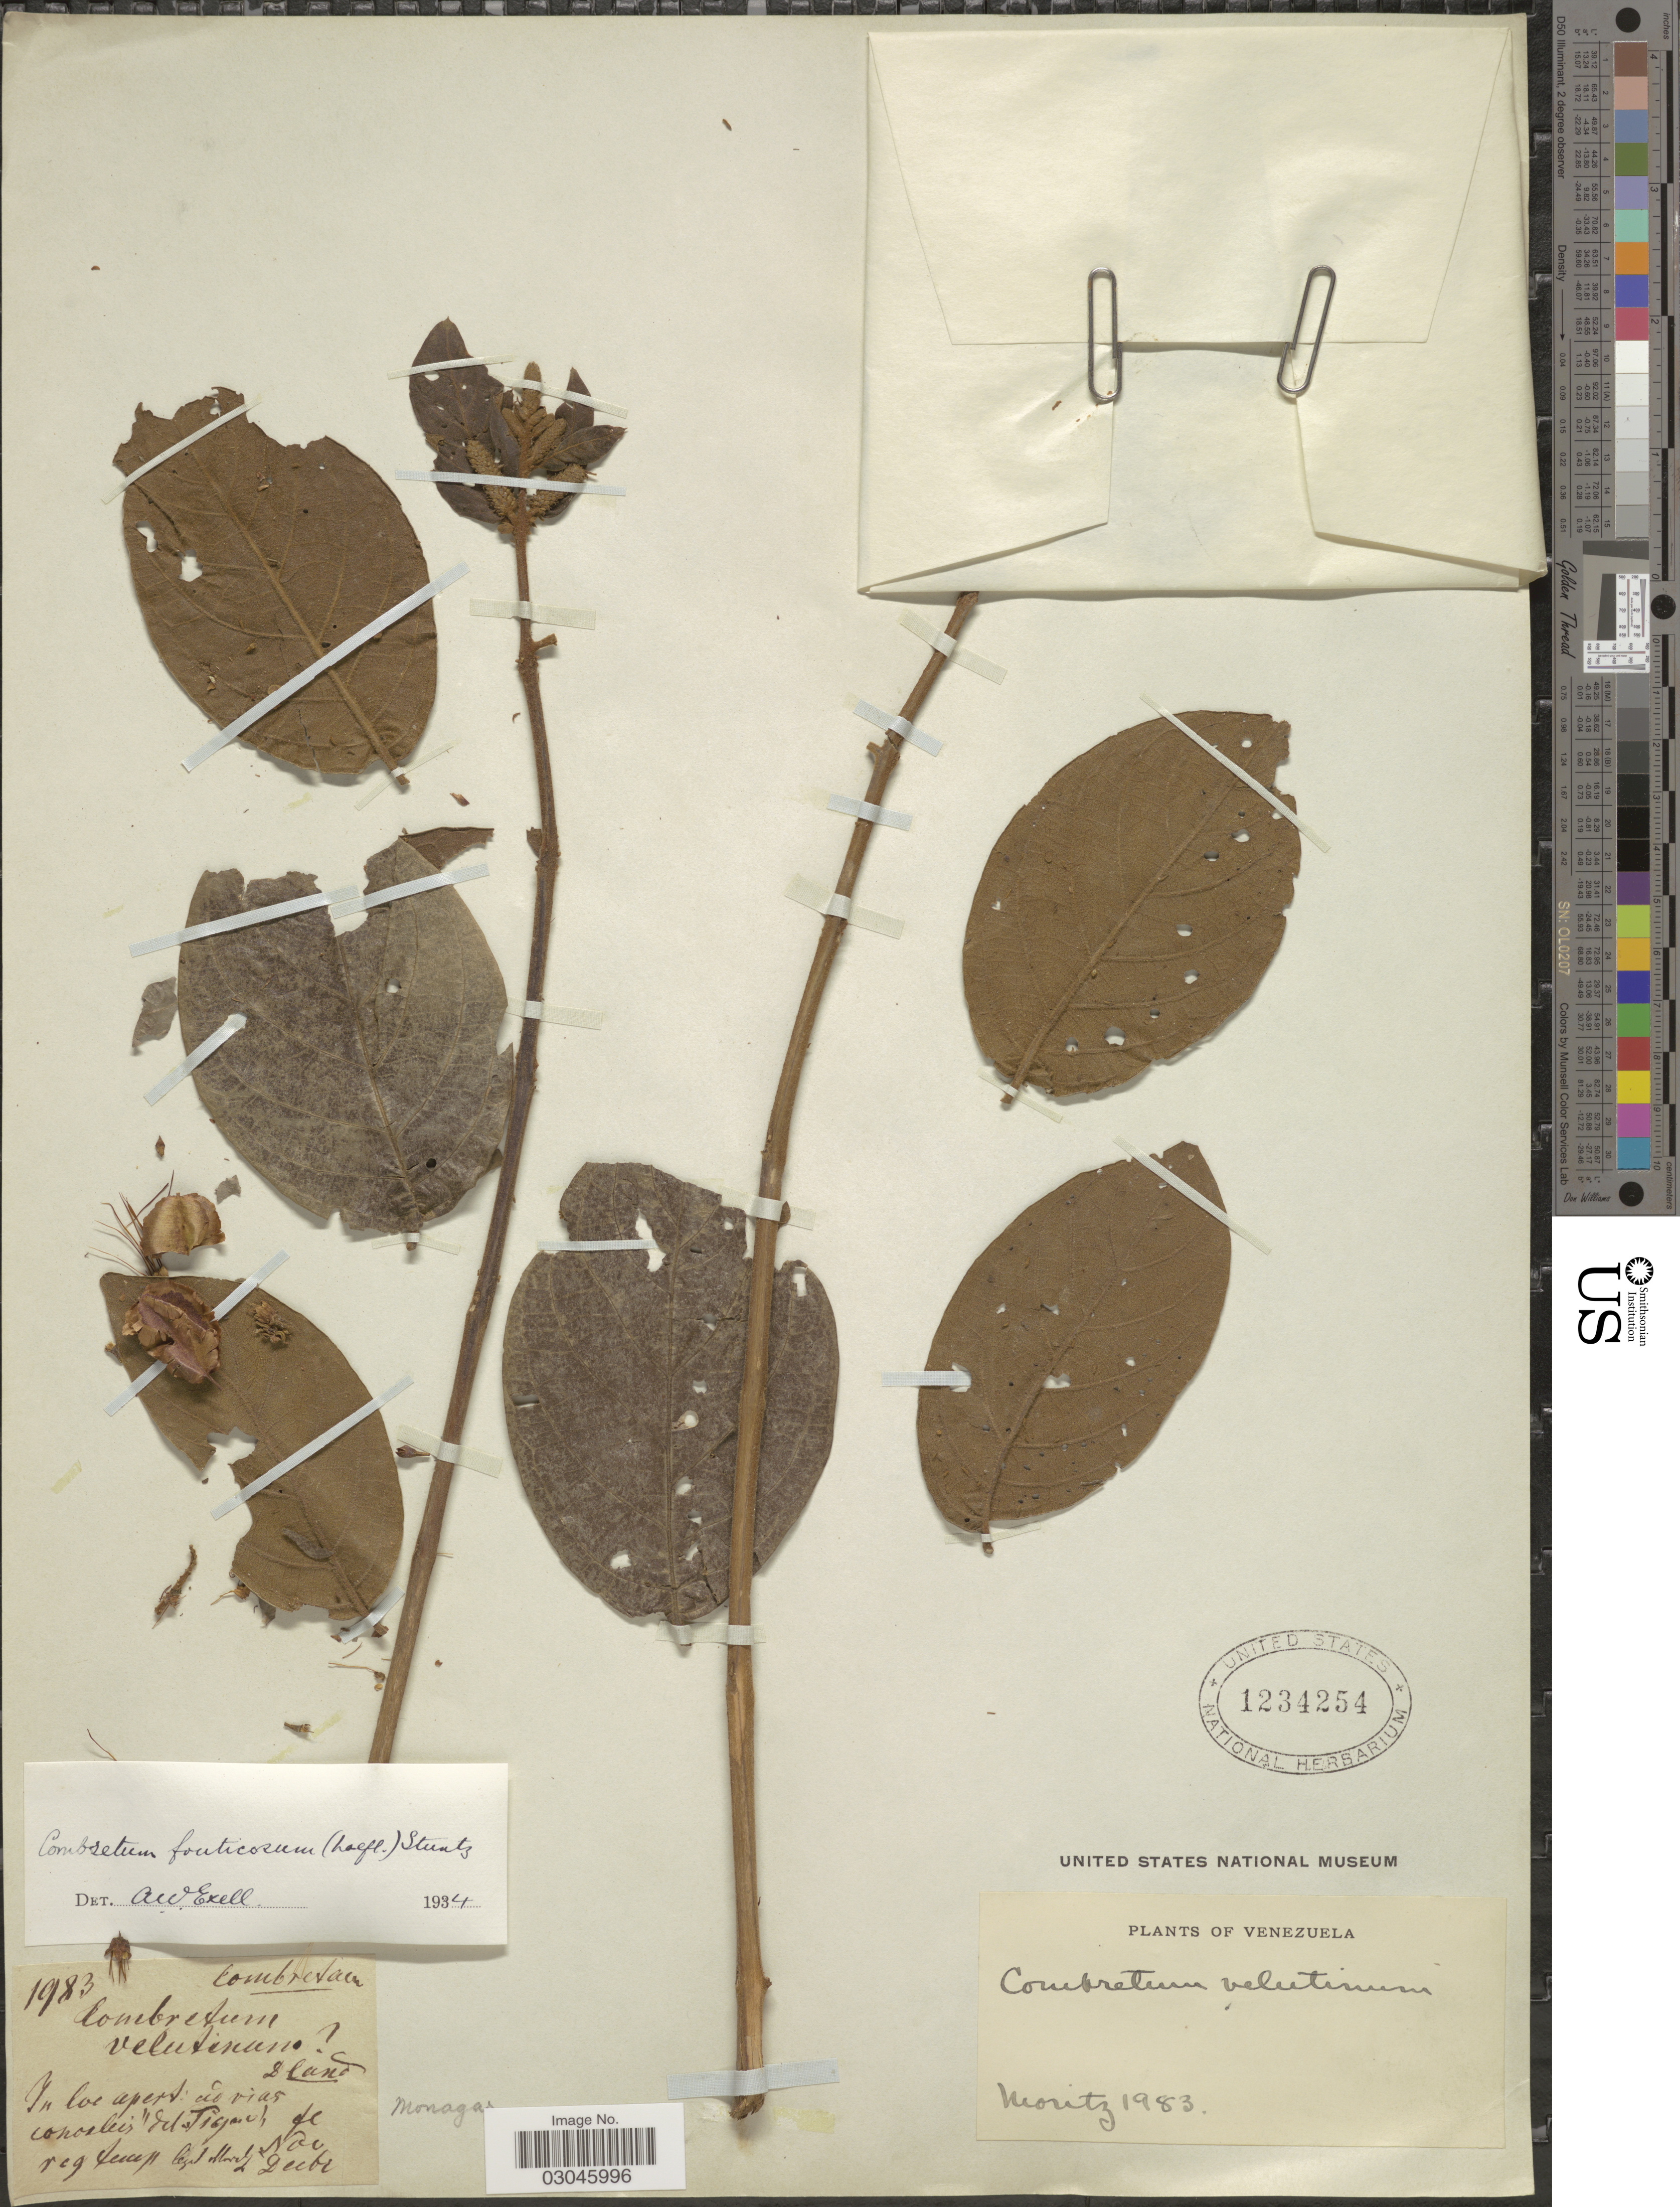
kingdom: Plantae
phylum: Tracheophyta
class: Magnoliopsida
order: Myrtales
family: Combretaceae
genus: Combretum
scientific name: Combretum fruticosum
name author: (Loefl.) Stuntz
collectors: Moritz, --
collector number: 1983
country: Venezuela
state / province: Monagas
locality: In loc apert. ad vias capoalis "del Tigre" de reg. tencep. [interpreted]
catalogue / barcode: US 1234254